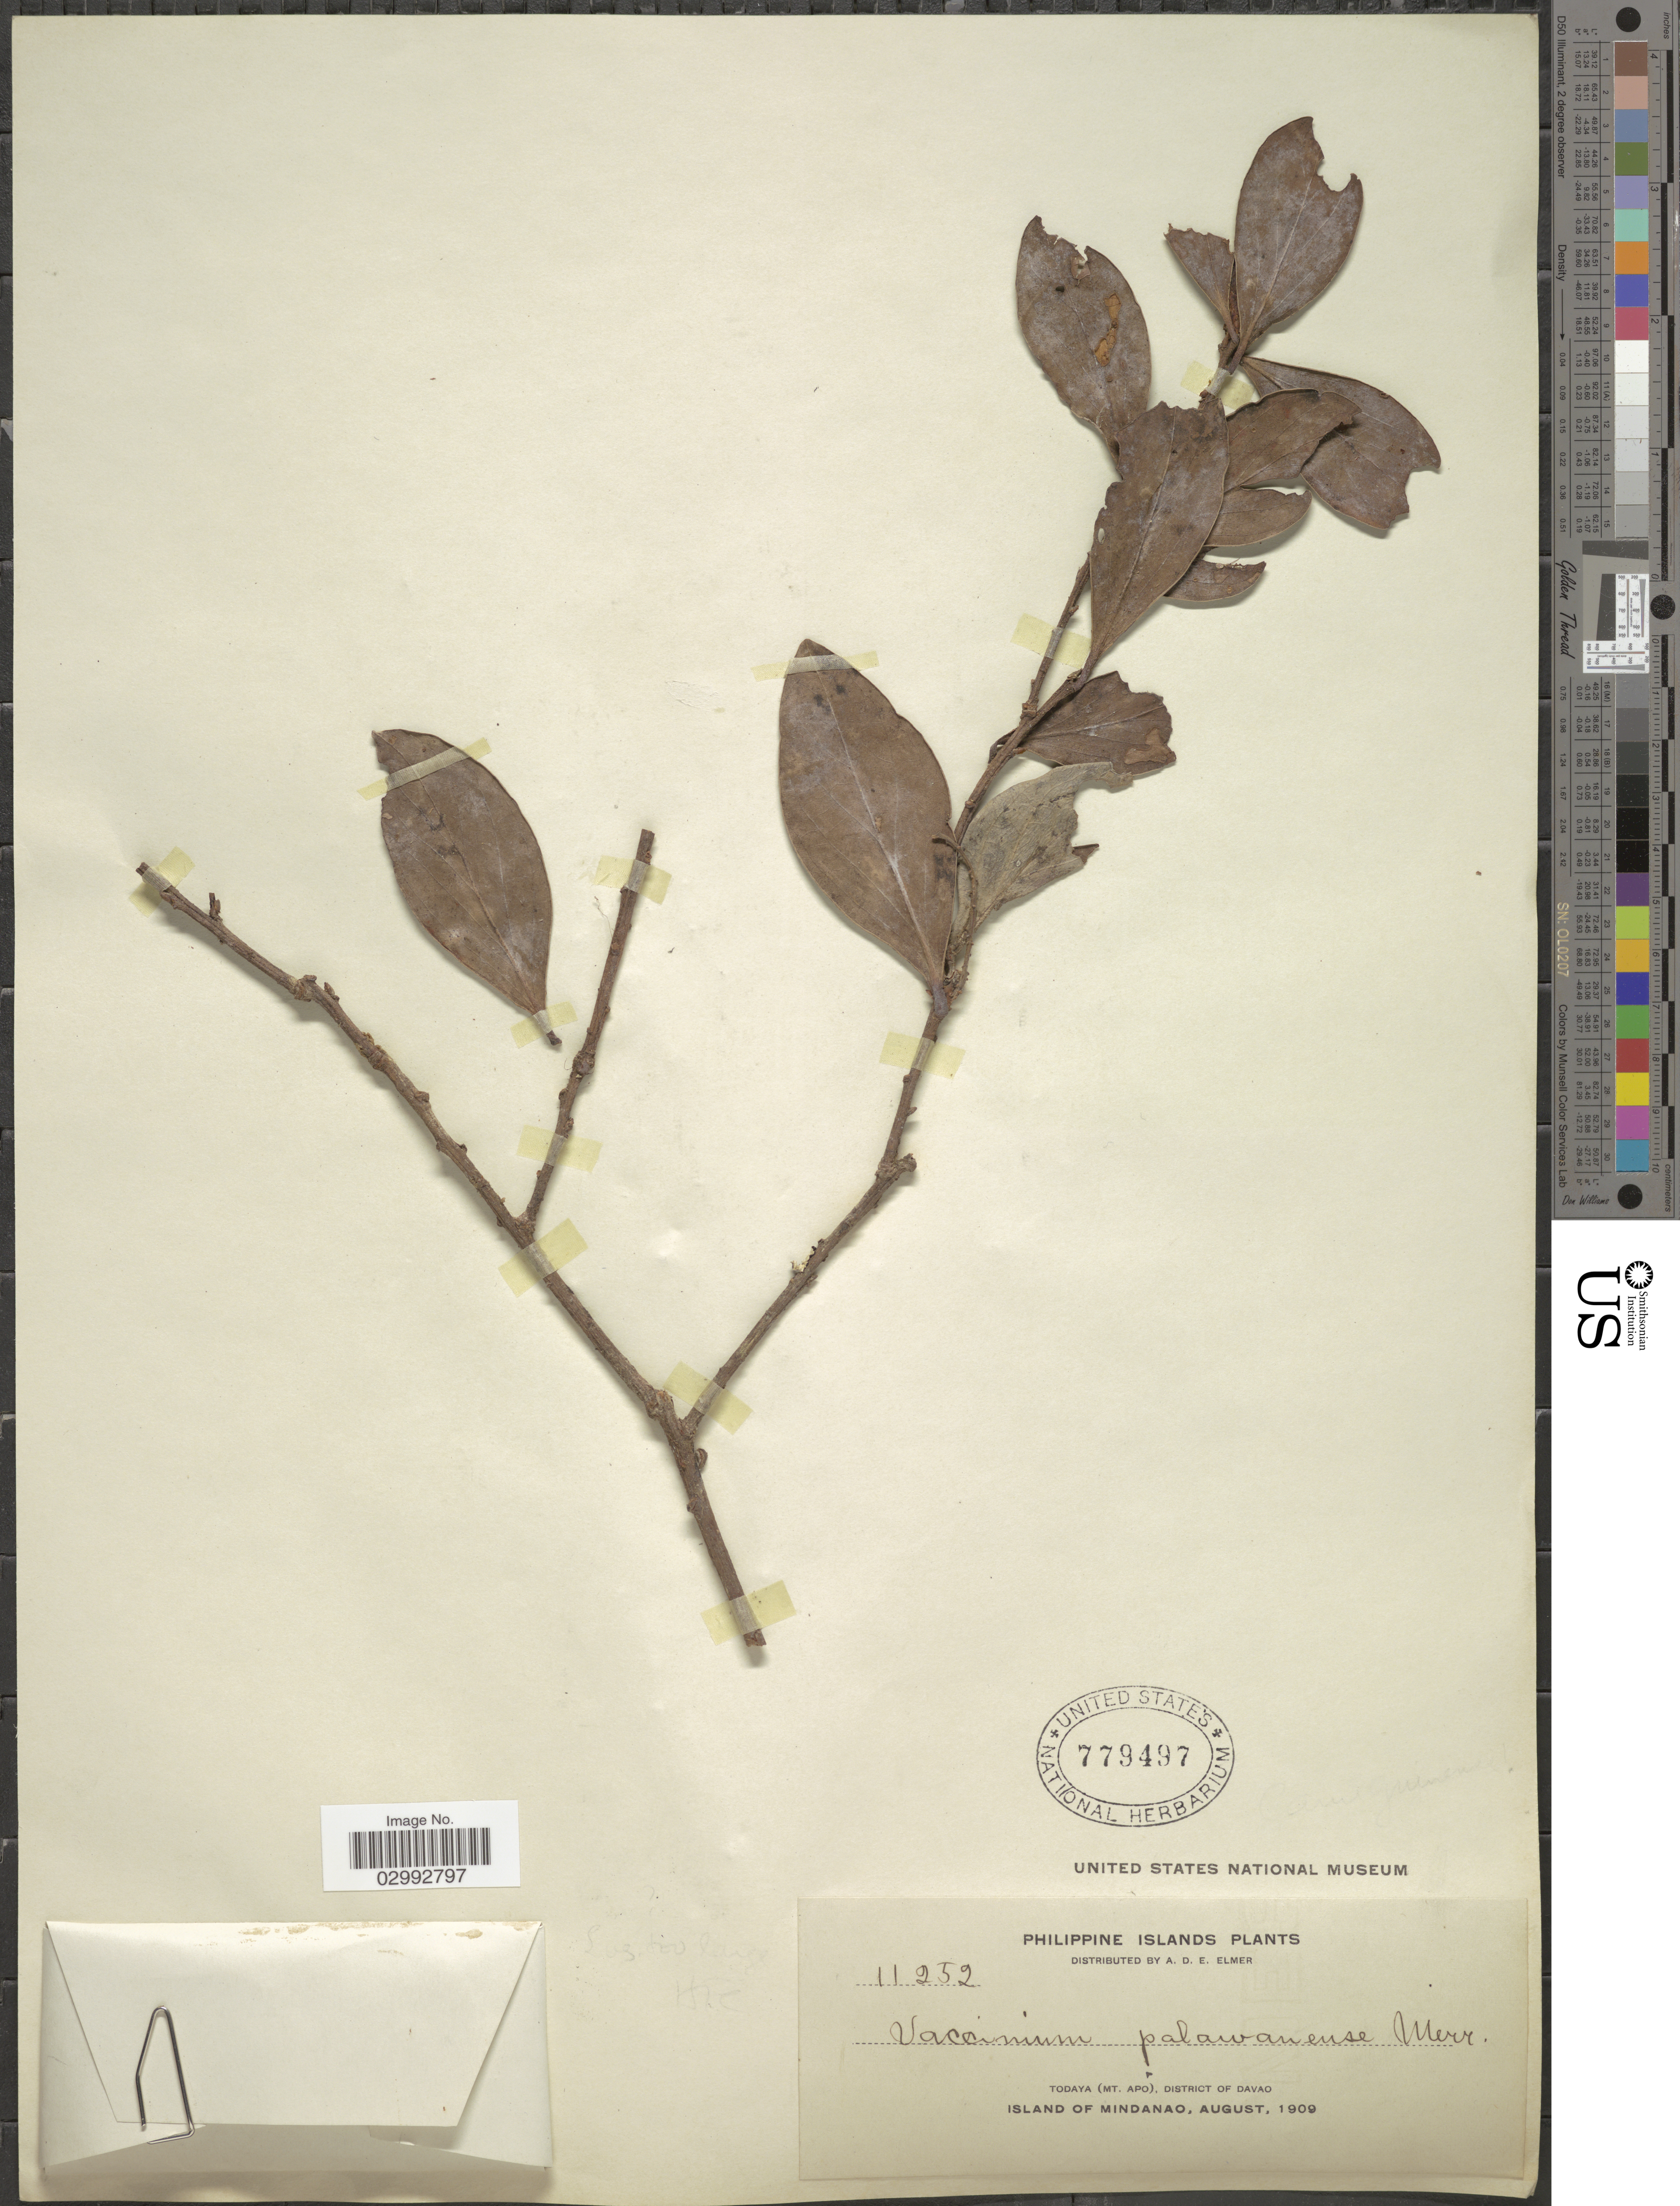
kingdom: Plantae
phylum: Tracheophyta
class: Magnoliopsida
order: Ericales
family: Ericaceae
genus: Vaccinium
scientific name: Vaccinium palawanense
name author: Merr.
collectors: A. D. E. Elmer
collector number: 11252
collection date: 1909-08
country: Philippines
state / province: Davao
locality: Todaya (Mt. Apo), District of Davao, Island of Mindanao.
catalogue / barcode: US 779497